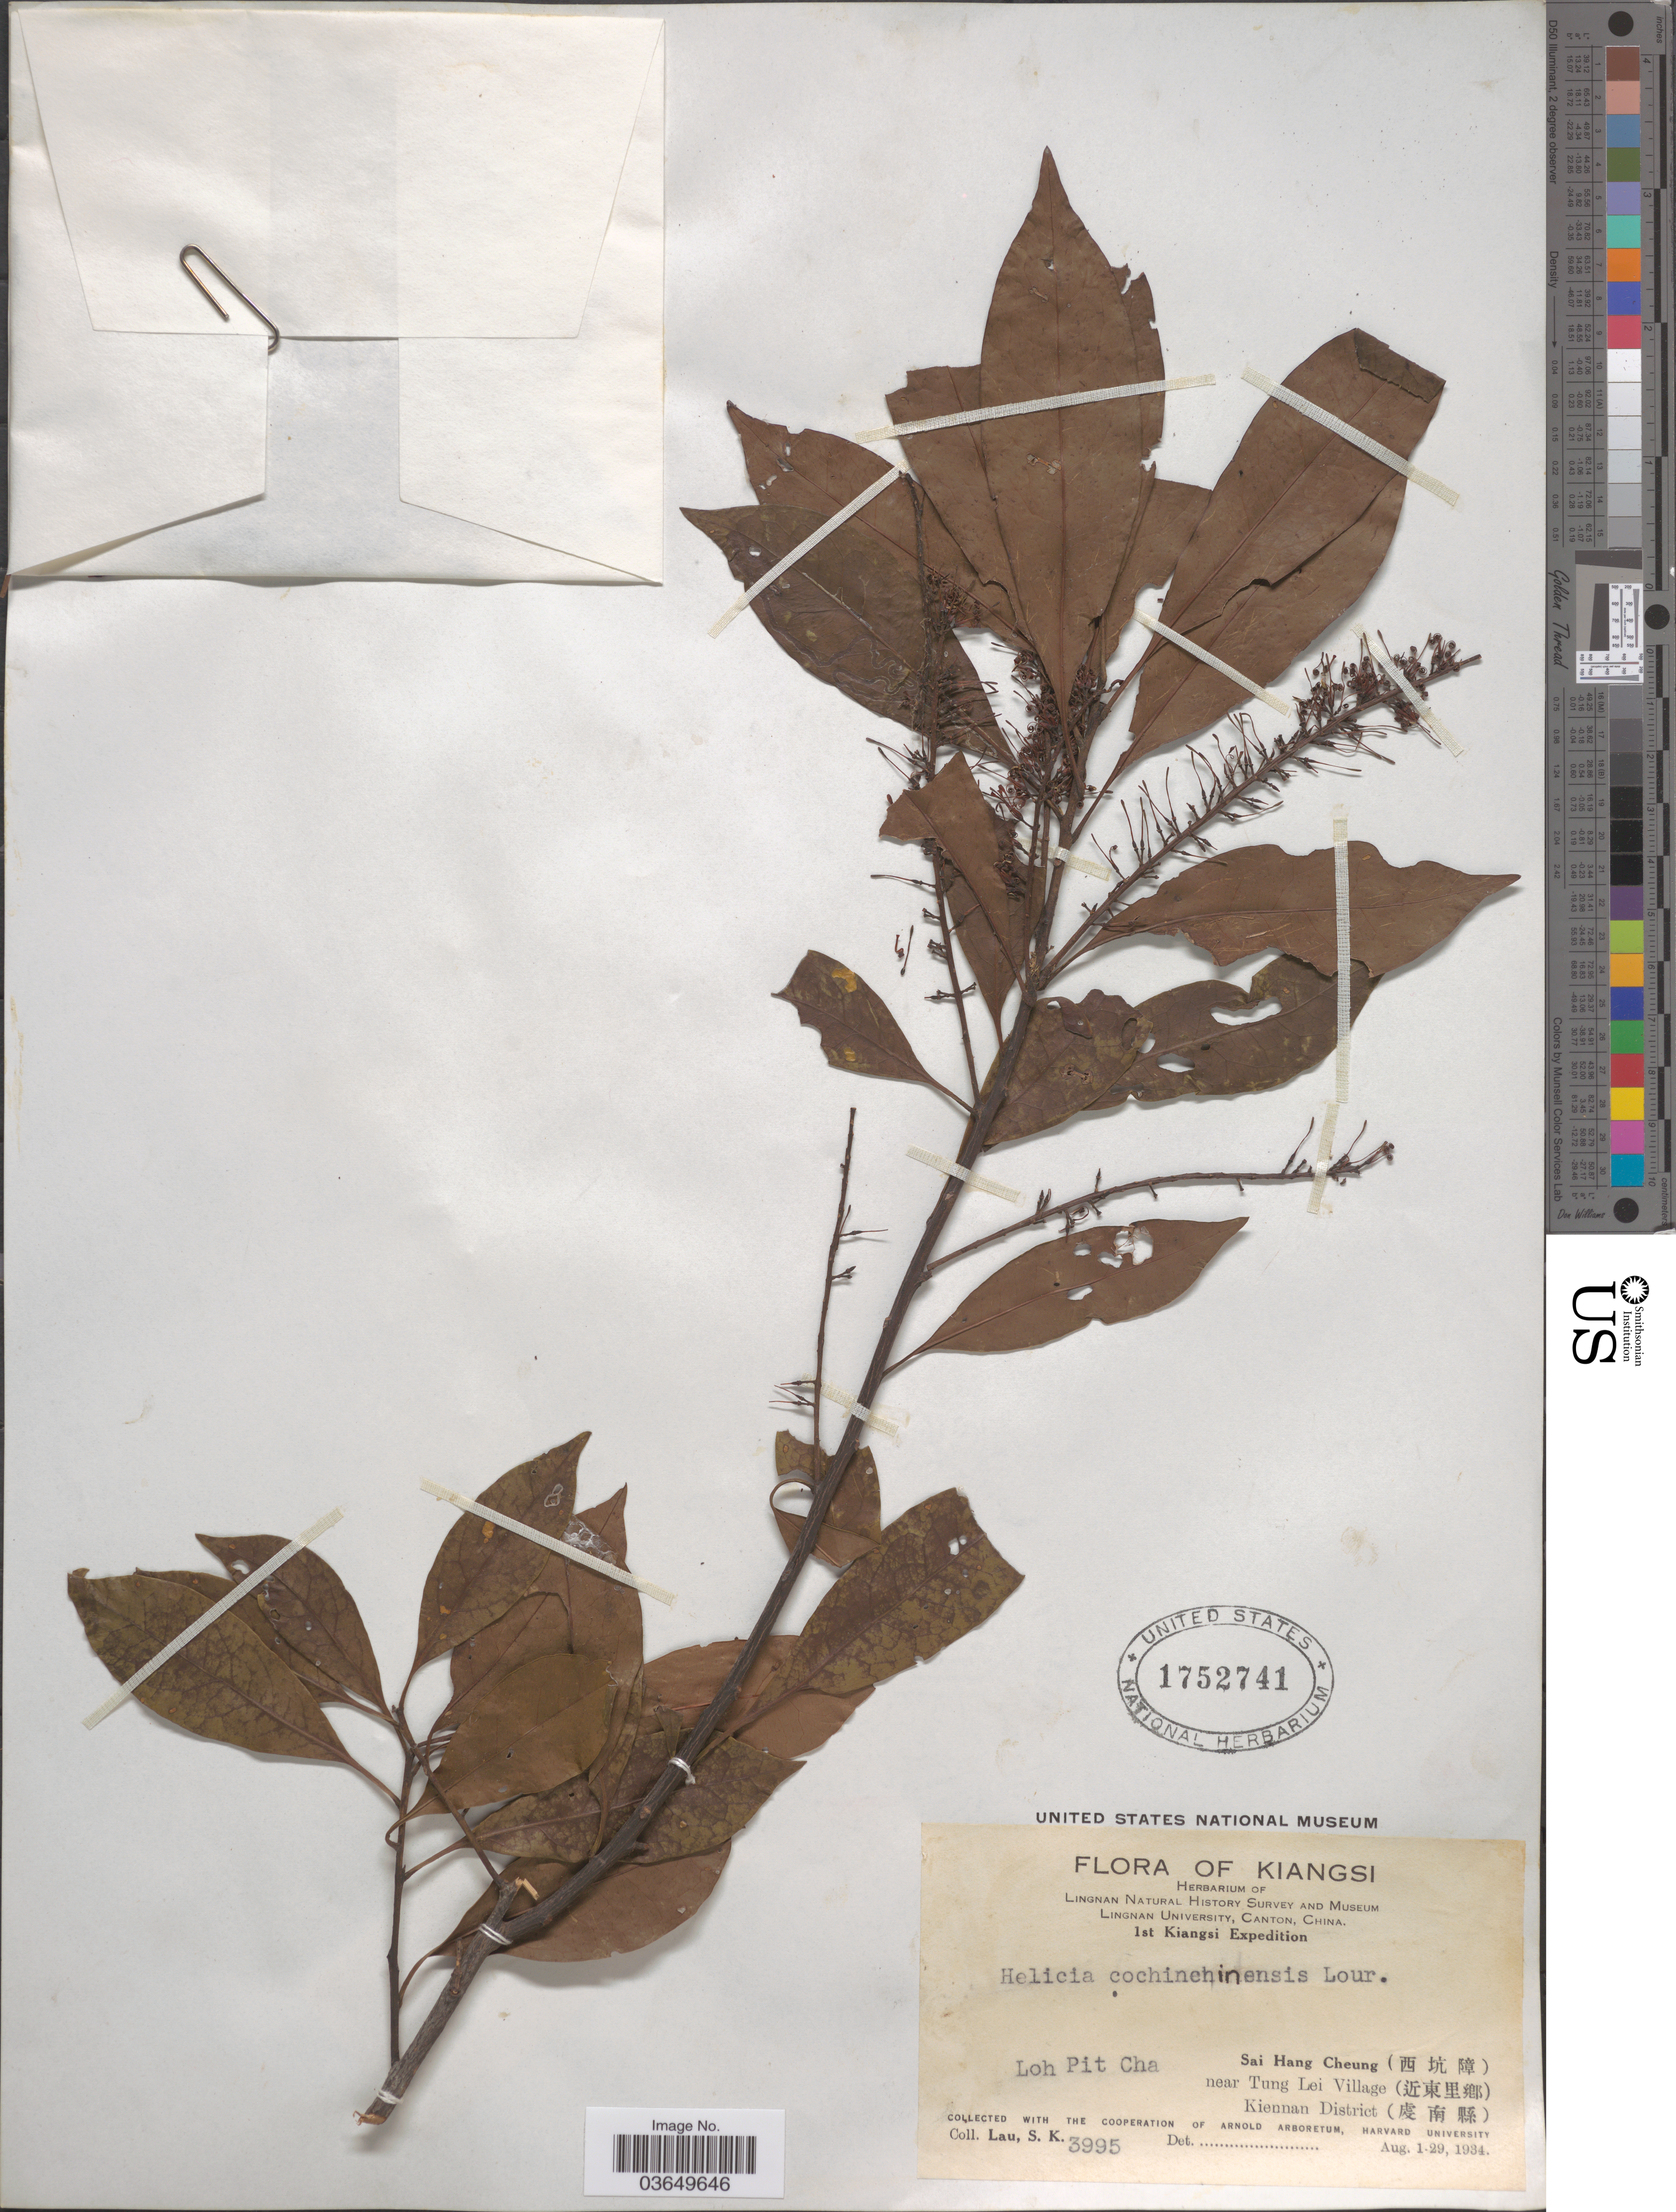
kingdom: Plantae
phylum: Tracheophyta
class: Magnoliopsida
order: Proteales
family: Proteaceae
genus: Helicia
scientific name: Helicia cochinchinensis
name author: Lour.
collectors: S. K. Lau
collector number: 3995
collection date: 1934-08-01/1934-08-29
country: China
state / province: Jiangxi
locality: Kiangsi. Loh Pit Cha. Sai Hang Cheung (X) near Tung Lei Village (X) Kiennan District (X).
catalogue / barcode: US 1752741